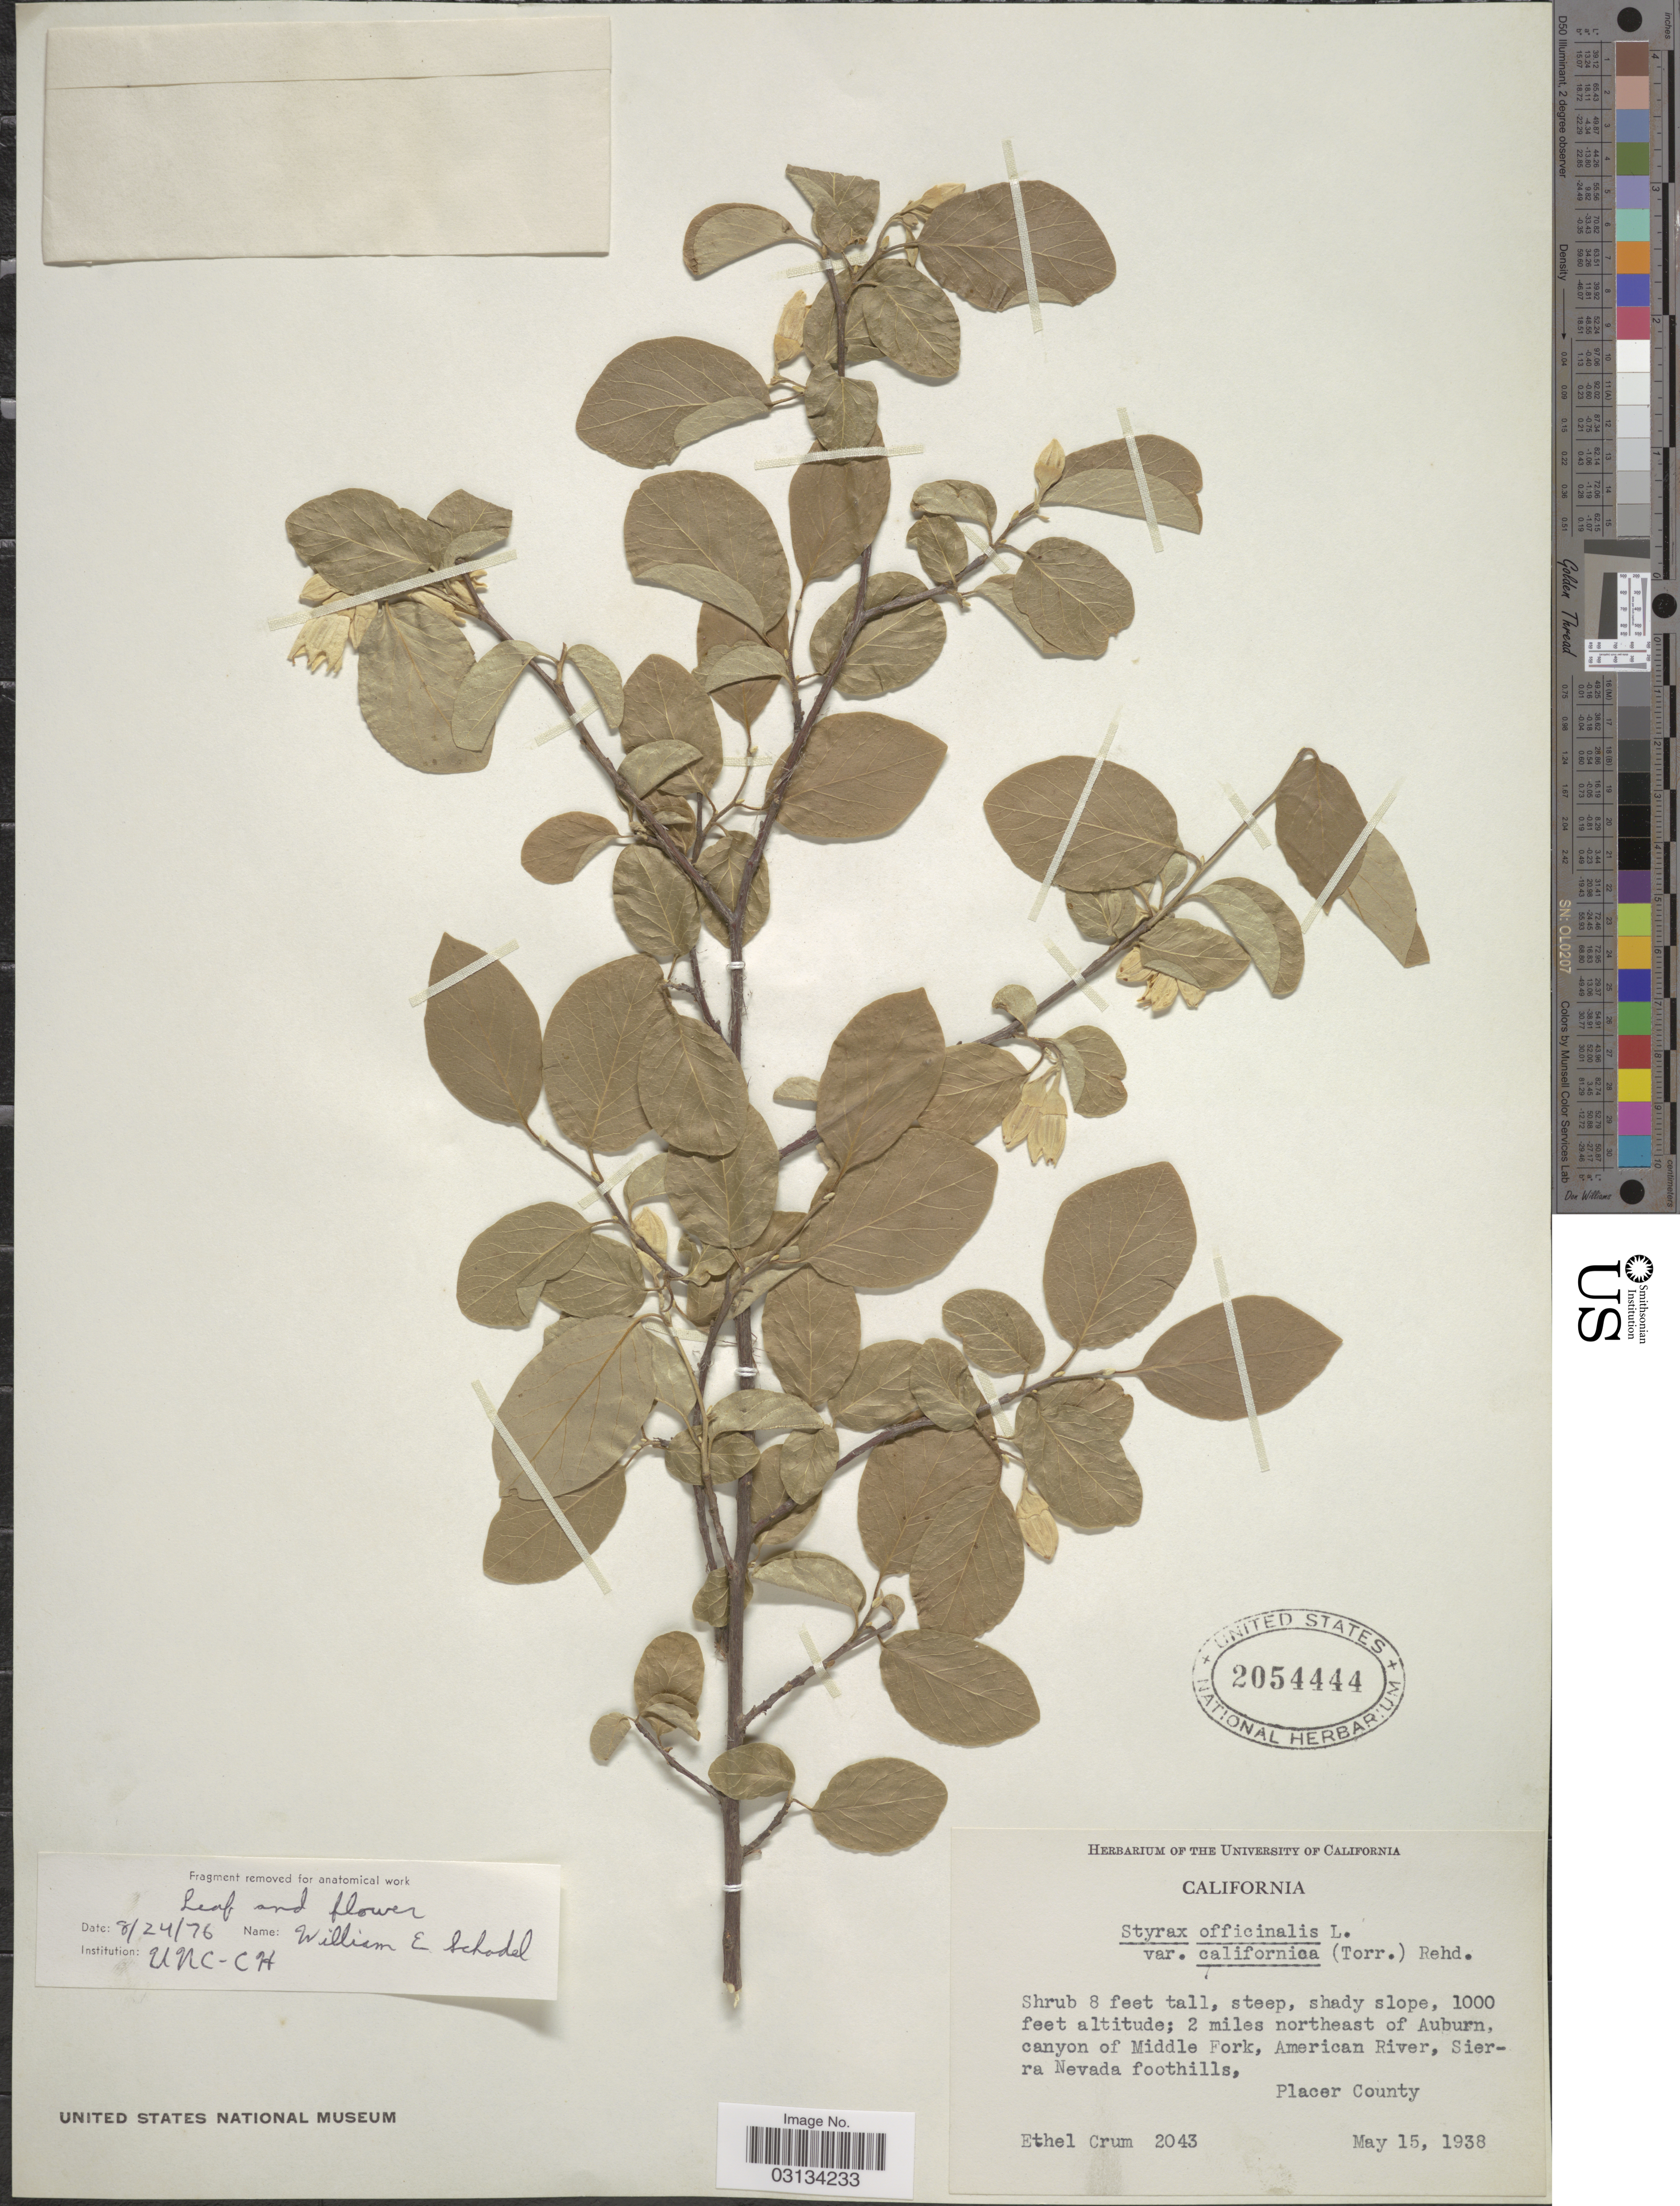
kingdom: Plantae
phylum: Tracheophyta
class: Magnoliopsida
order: Ericales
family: Styracaceae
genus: Styrax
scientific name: Styrax californicus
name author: Torr.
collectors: E. K. Crum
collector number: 2043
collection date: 1938-05-15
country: United States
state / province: California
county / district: Placer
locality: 2 miles northeast of Auburn, canyon of Middle Fork, American River, Sierra Nevada foothills, Placer County.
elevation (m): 305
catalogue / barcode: US 2054444